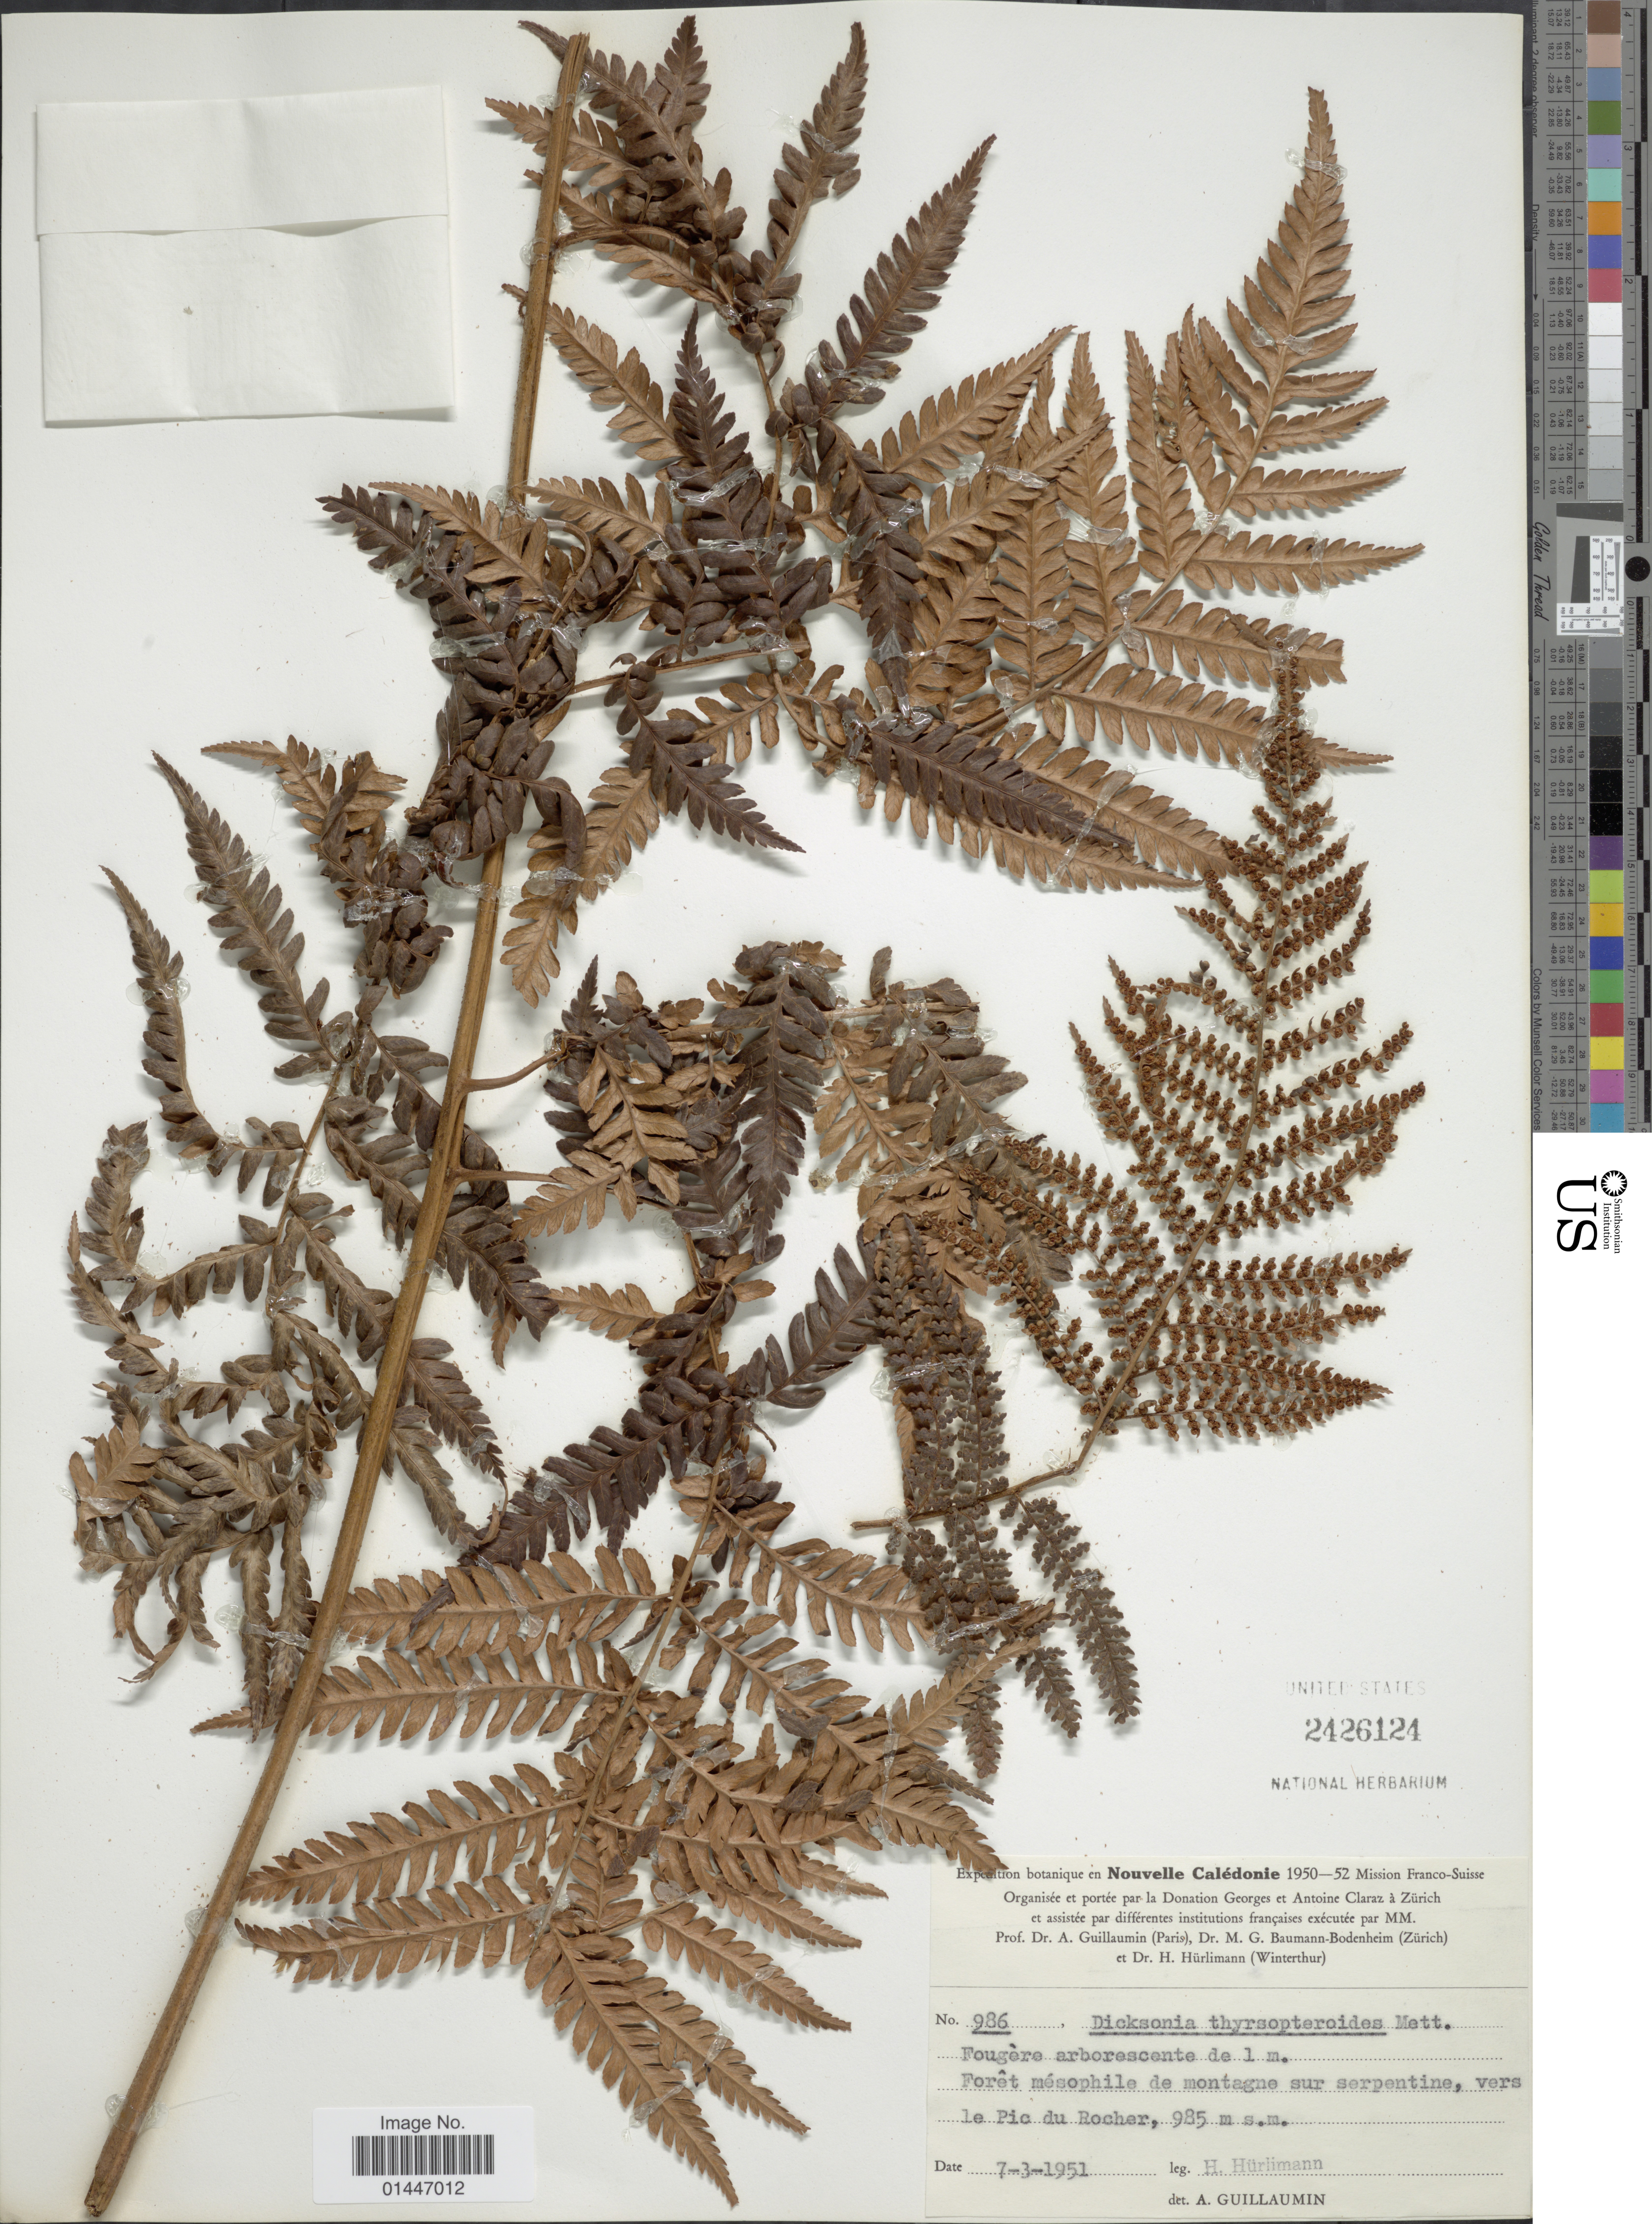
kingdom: Plantae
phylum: Tracheophyta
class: Polypodiopsida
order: Cyatheales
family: Dicksoniaceae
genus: Dicksonia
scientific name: Dicksonia thyrsopteroides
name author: Mett.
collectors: H. Hurlimann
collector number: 986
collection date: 1951-03-07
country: New Caledonia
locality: Foret mesophile de montagne sur serpentine, ver le Pic du Rocher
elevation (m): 985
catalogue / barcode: US 2426124